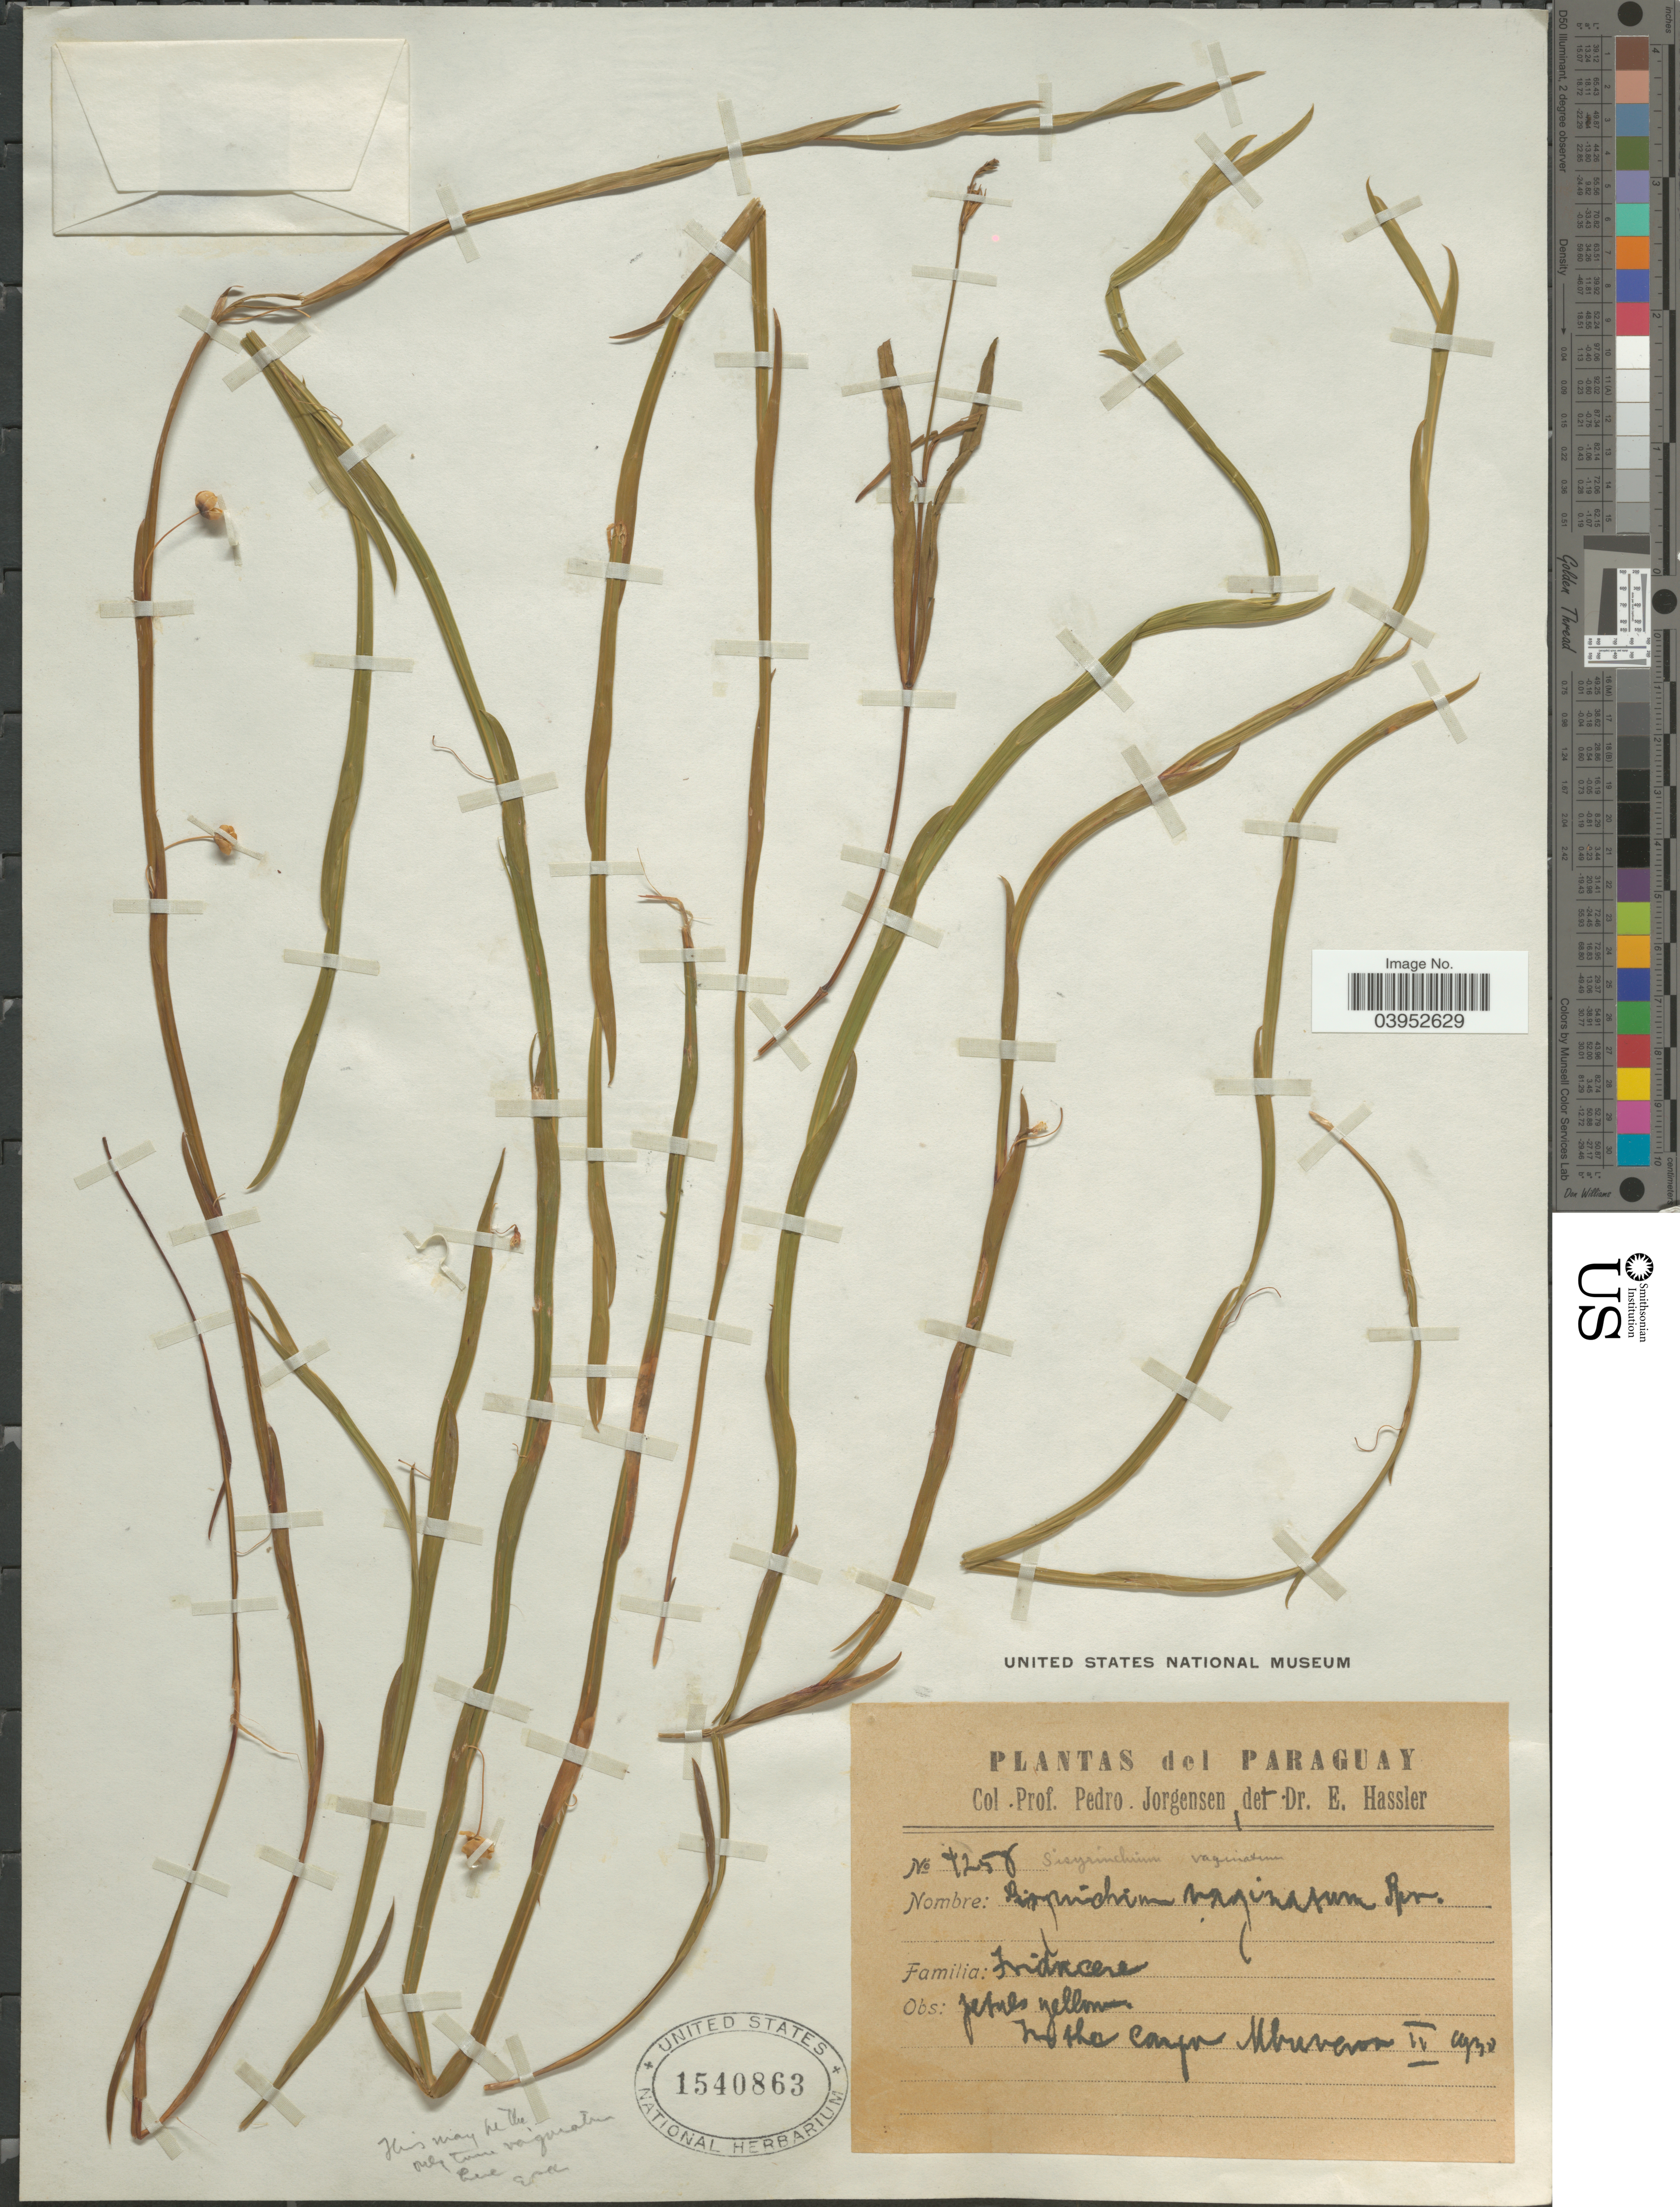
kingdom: Plantae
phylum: Tracheophyta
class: Liliopsida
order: Asparagales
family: Iridaceae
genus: Sisyrinchium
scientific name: Sisyrinchium vaginatum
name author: Spreng.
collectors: P. Jörgensen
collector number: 4258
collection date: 1930-02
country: Paraguay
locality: In the campo Mburero.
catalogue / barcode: US 1540863